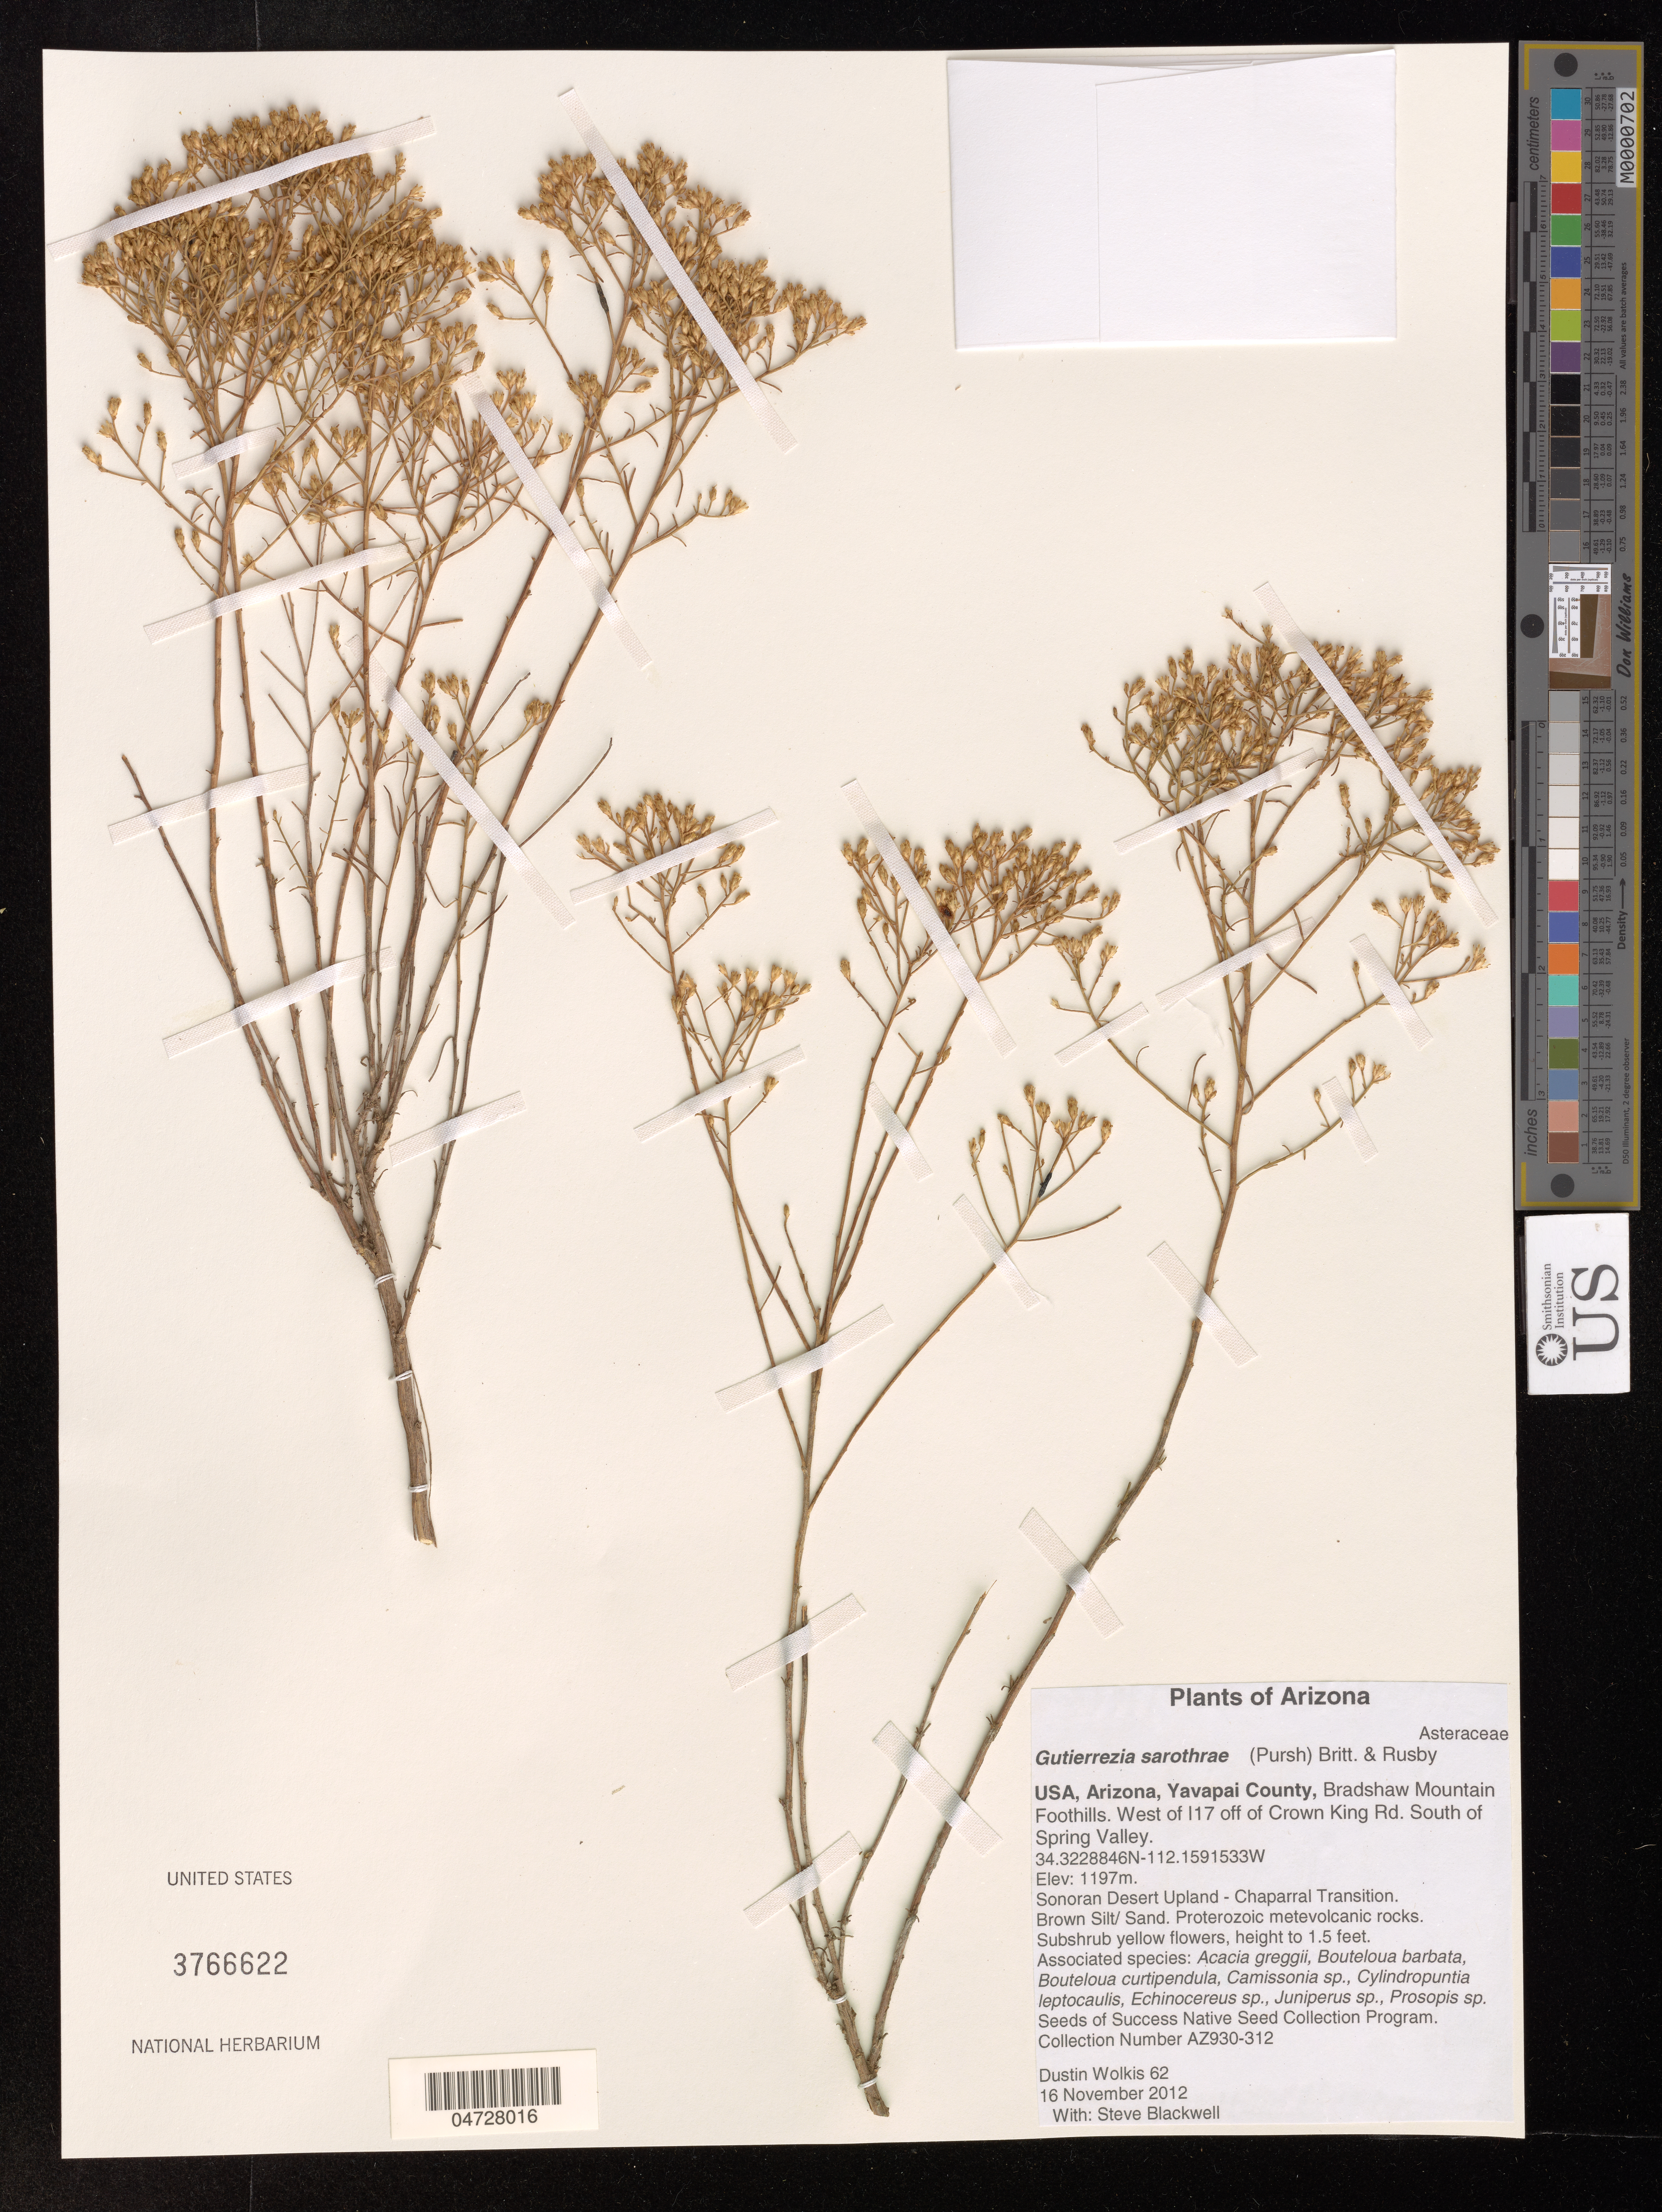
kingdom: Plantae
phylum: Tracheophyta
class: Magnoliopsida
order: Asterales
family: Asteraceae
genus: Gutierrezia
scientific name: Gutierrezia sarothrae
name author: (Pursh) Britton & Rusby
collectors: D. Wolkis & S. Blackwell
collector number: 62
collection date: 2012-11-16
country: United States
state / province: Arizona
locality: Yavapai County, Bradshaw Mountain Foothills. West of I17 off of Crown King Rd. South of Spring Valley.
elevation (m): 1197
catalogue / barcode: US 3766622